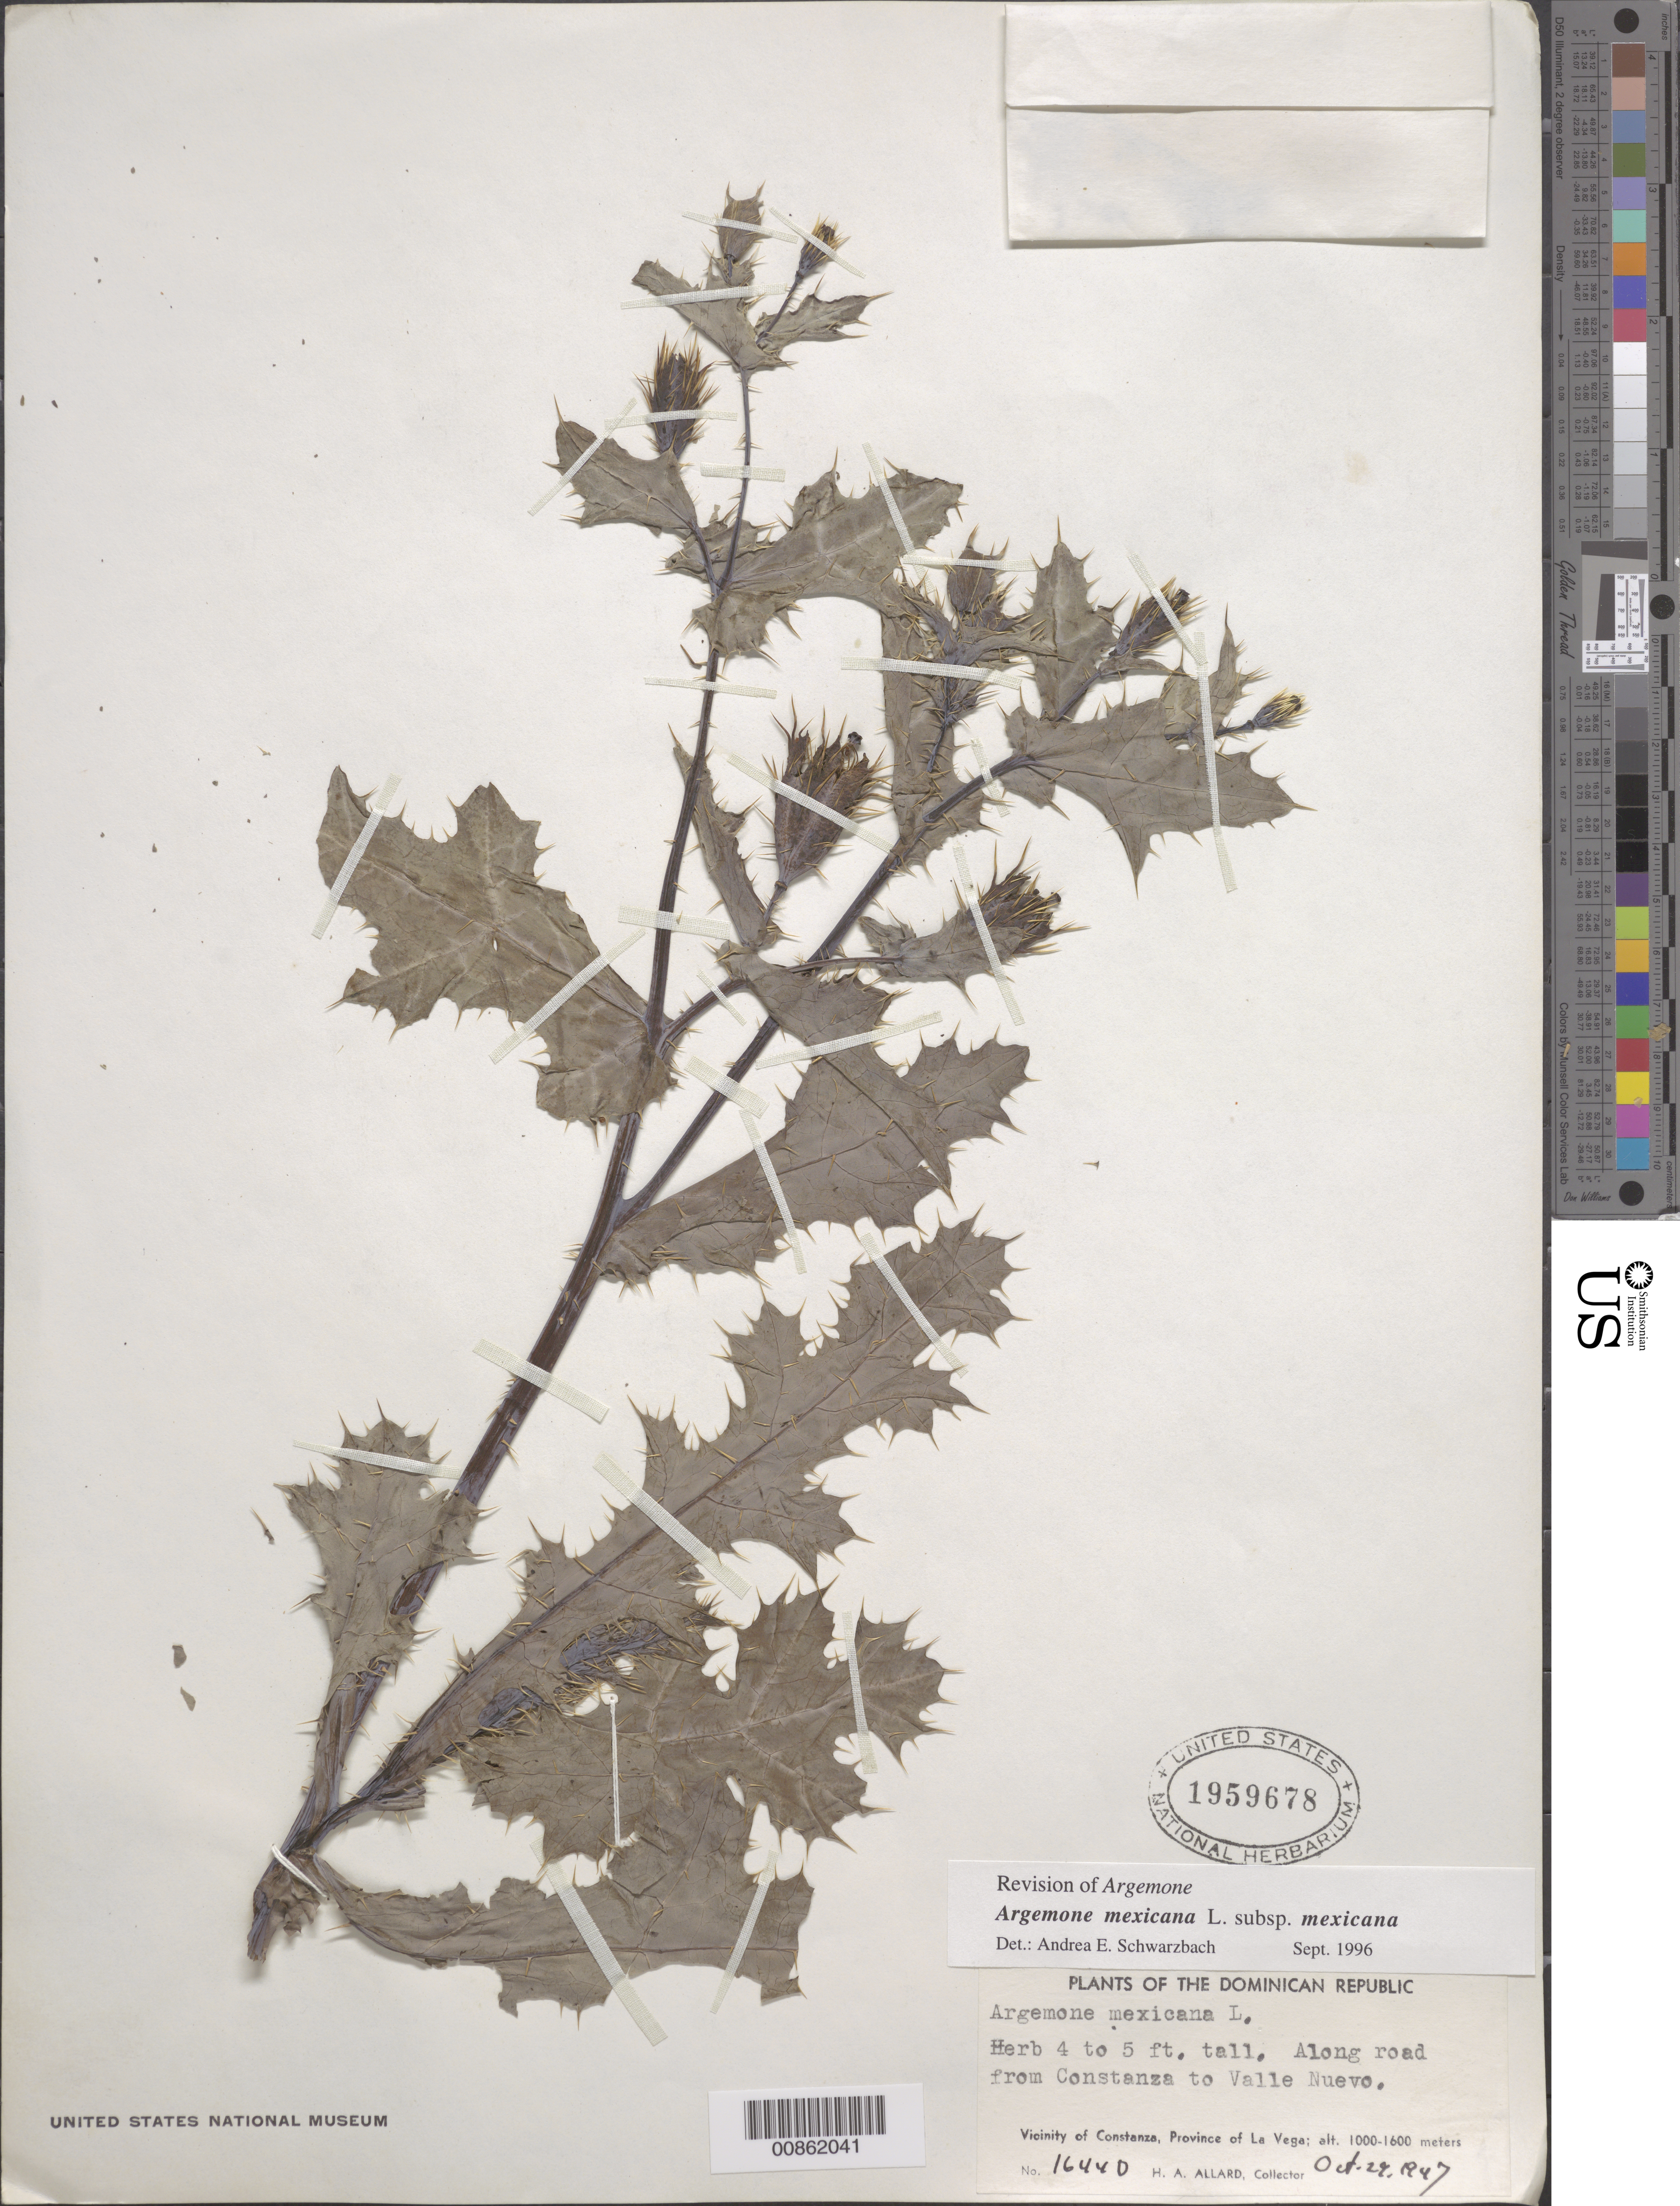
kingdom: Plantae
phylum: Tracheophyta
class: Magnoliopsida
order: Ranunculales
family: Papaveraceae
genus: Argemone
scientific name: Argemone mexicana subsp. mexicana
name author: L.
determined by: Schwarzbach, A. E.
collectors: H. A. Allard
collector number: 16440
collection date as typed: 29 Oct 1947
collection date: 1947-10-29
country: Dominican Republic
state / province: La Vega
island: Hispaniola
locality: Along road from Constanza to Valle Nuevo.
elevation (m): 1000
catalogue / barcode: US 1959678